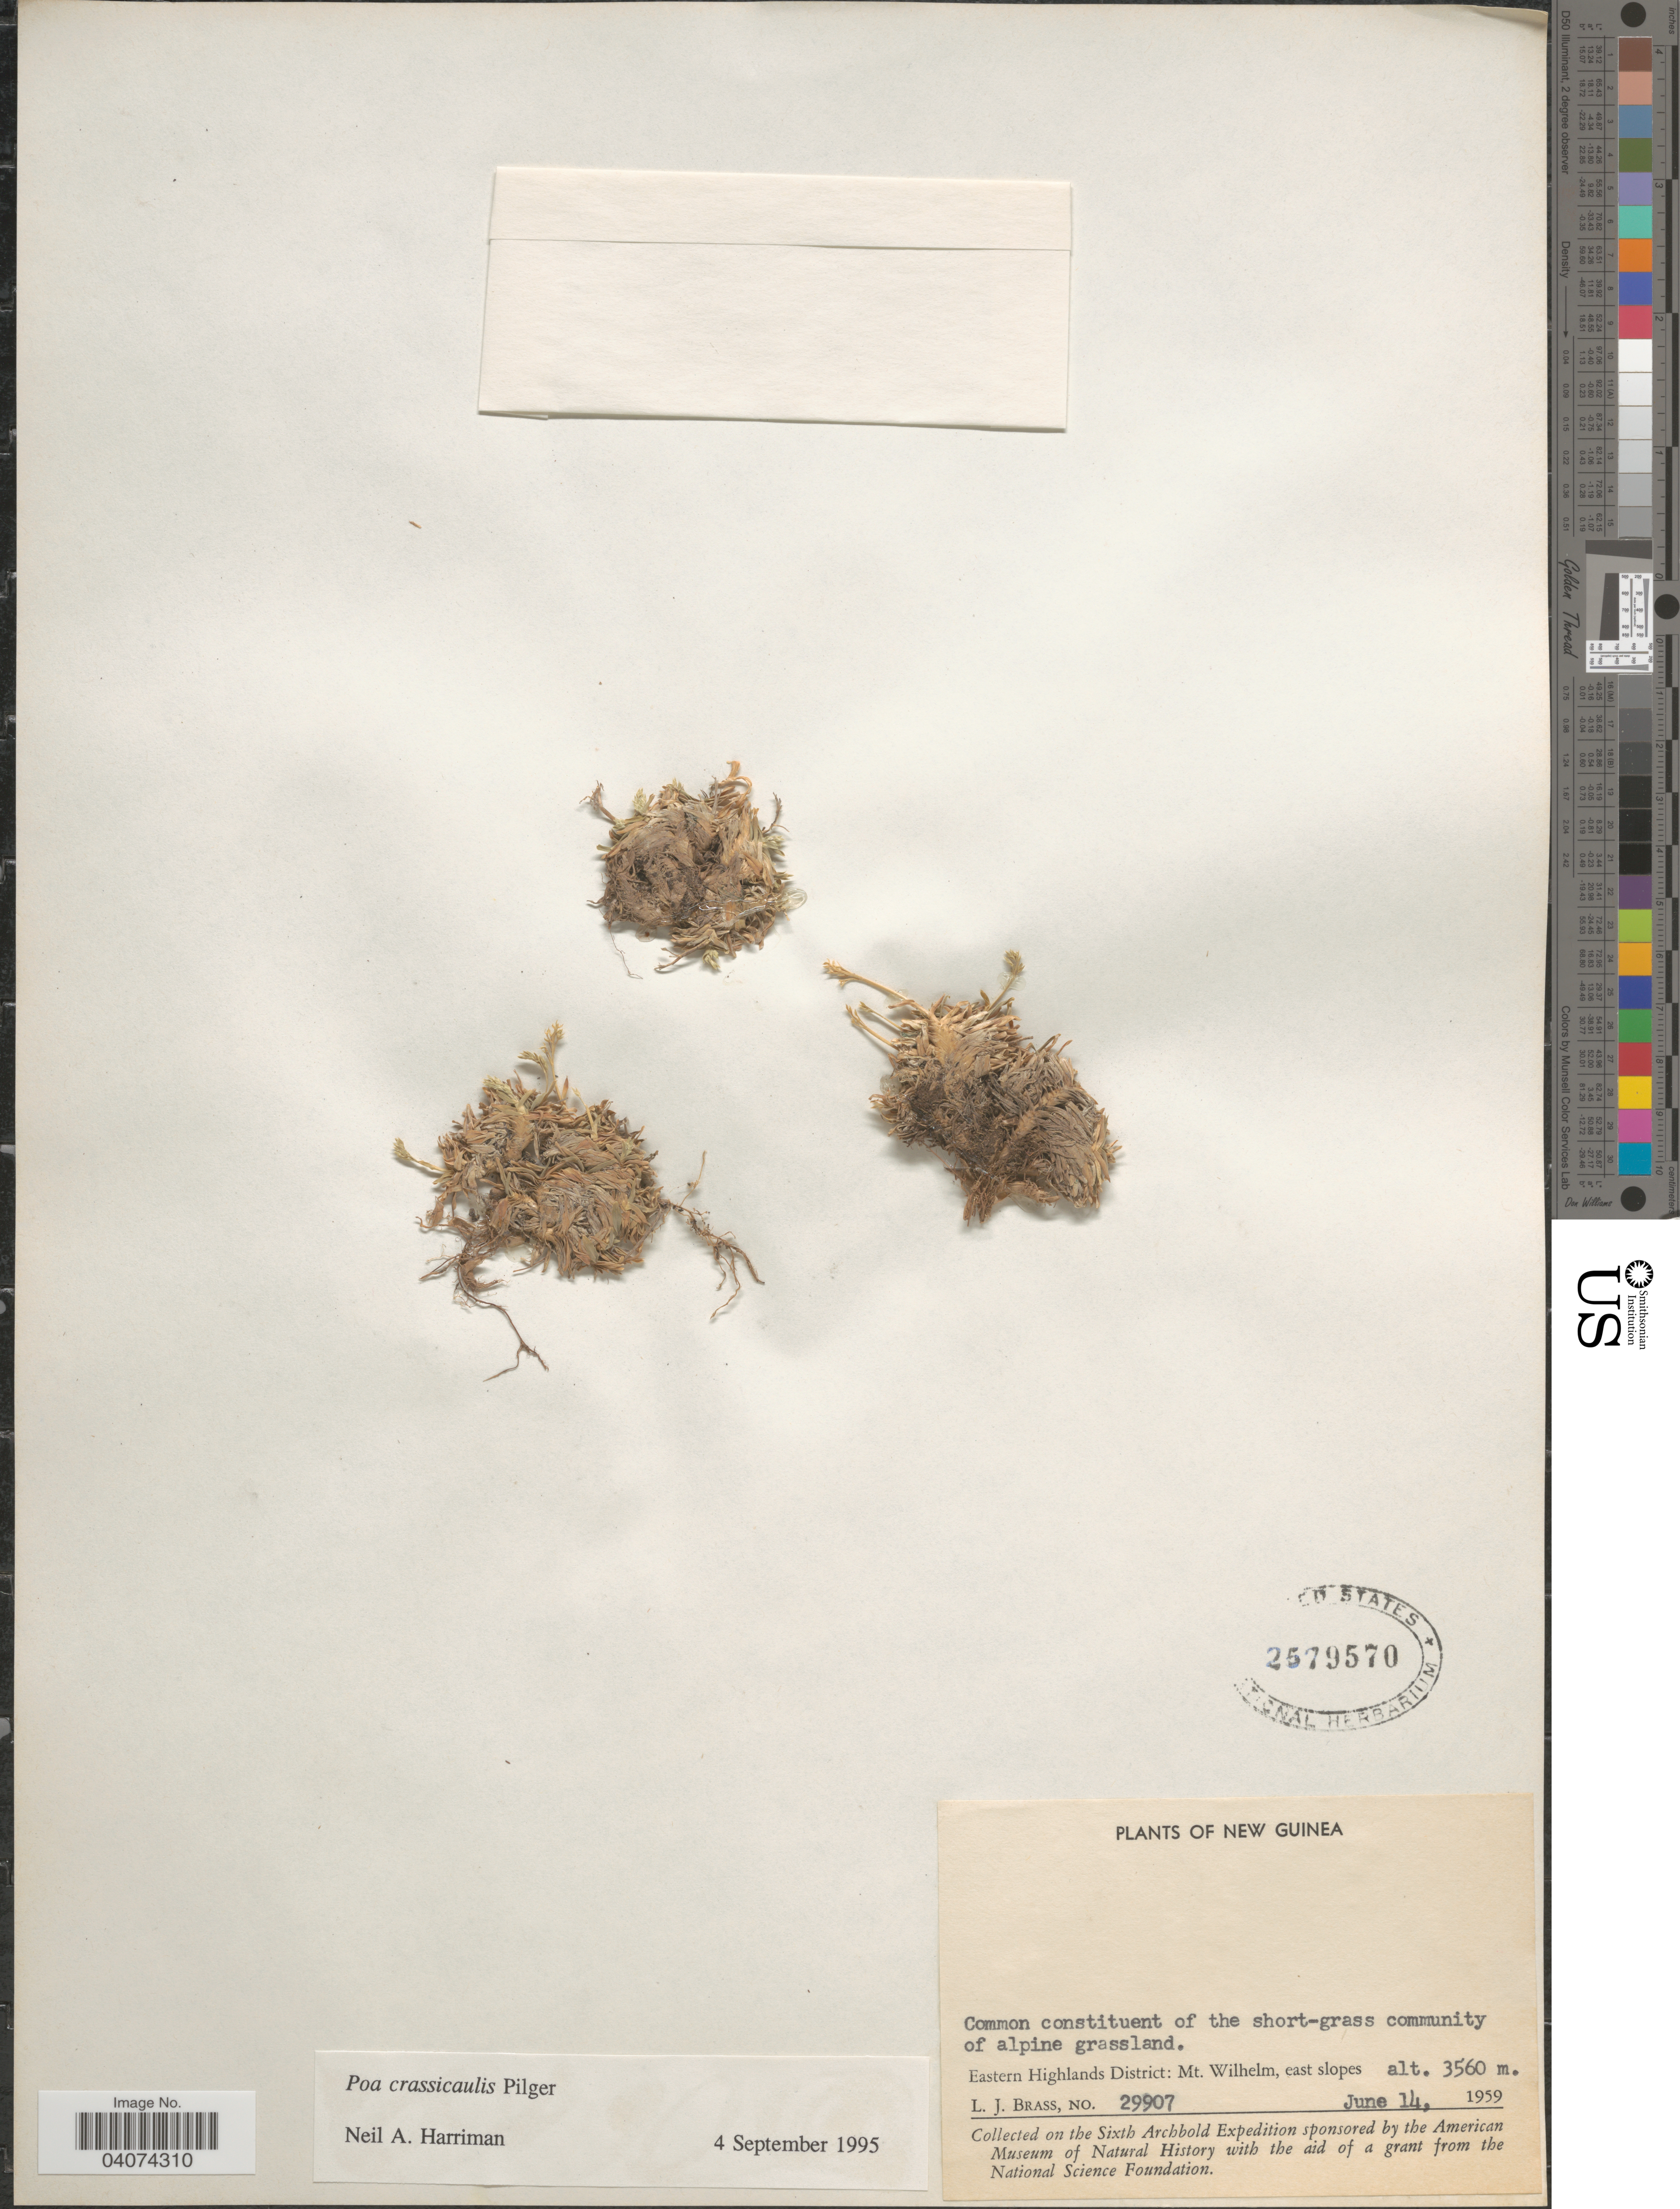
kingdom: Plantae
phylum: Tracheophyta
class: Liliopsida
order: Poales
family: Poaceae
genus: Poa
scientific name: Poa crassicaulis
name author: Pilg.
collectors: L. J. Brass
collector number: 29907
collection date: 1959-06-14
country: Papua New Guinea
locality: New Guinea. Eastern Highlands District: Mt. Wilhelm, east slopes. Collected on the Sixth Archbold Expedition.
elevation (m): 3560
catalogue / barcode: US 2579570